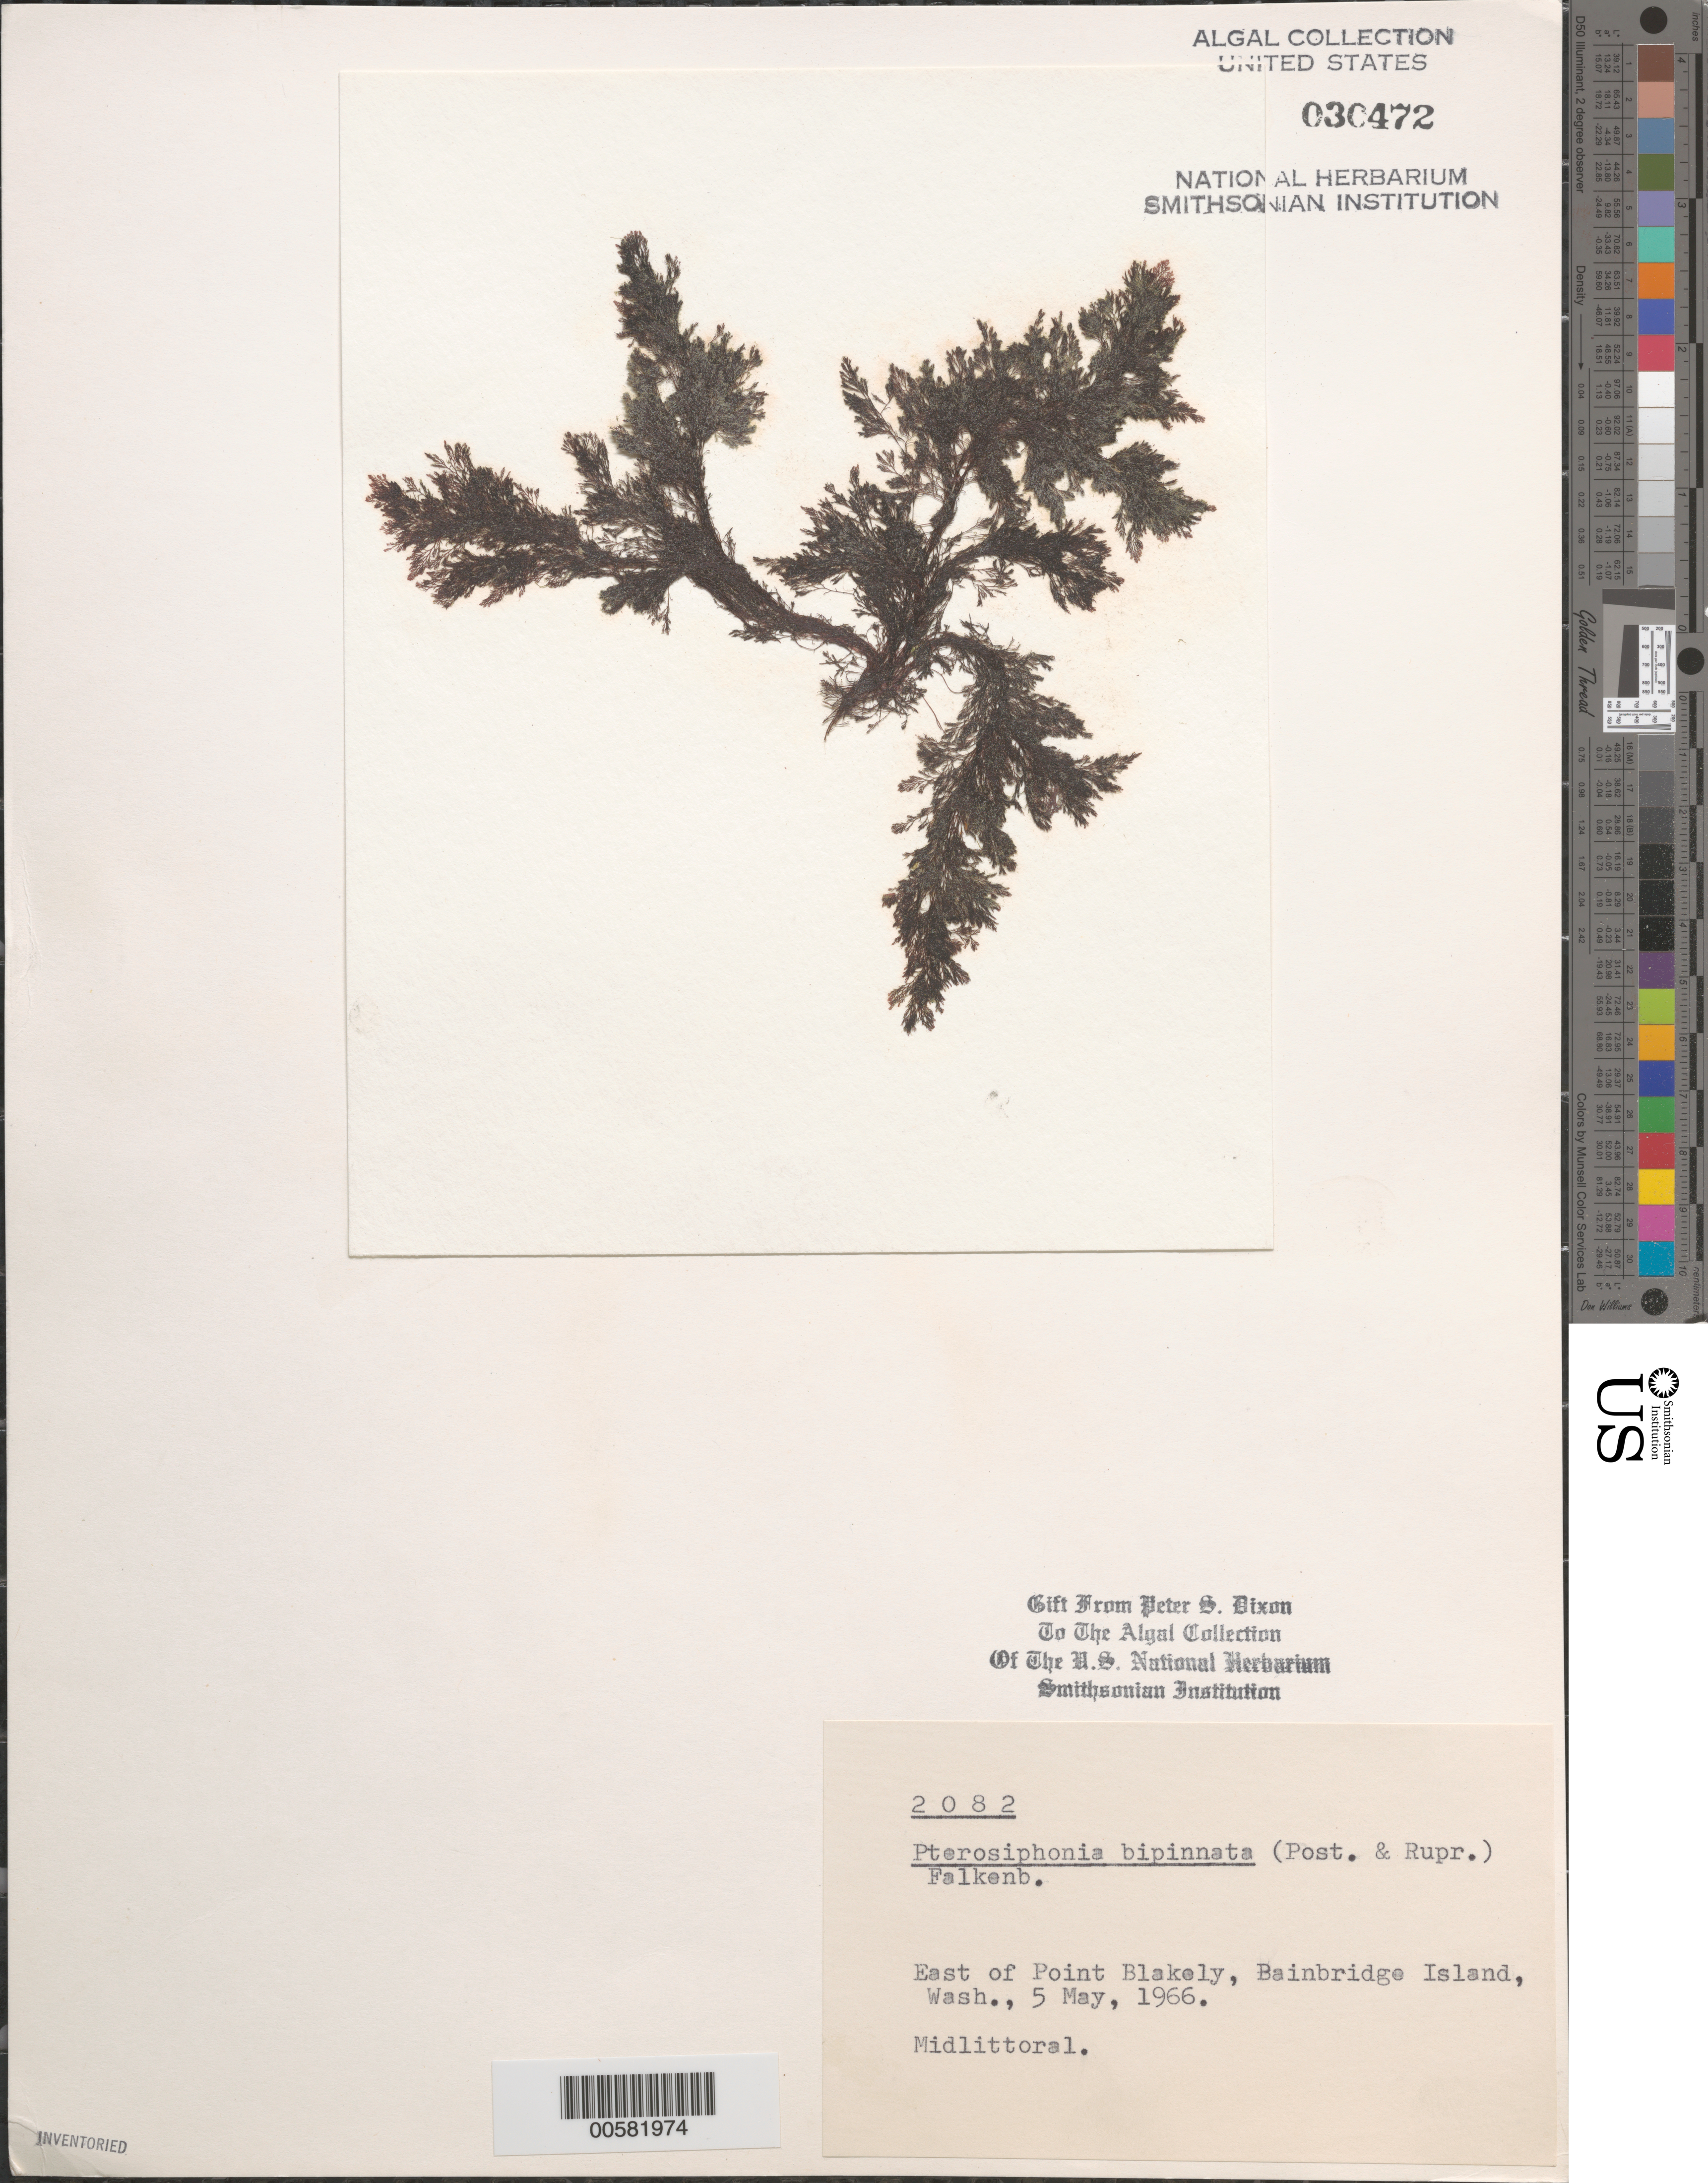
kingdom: Plantae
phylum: Rhodophyta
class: Florideophyceae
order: Ceramiales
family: Rhodomelaceae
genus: Savoiea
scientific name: Savoiea bipinnata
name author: (Postels & Rupr.) M.J. Wynne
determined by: Algae name updating Project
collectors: P. S. Dixon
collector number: PSD 2082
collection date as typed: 05 May 1966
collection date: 1966-05-05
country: United States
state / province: Washington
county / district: Kitsap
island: Bainbridge Island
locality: East of Point Blakely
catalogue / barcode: US 30472